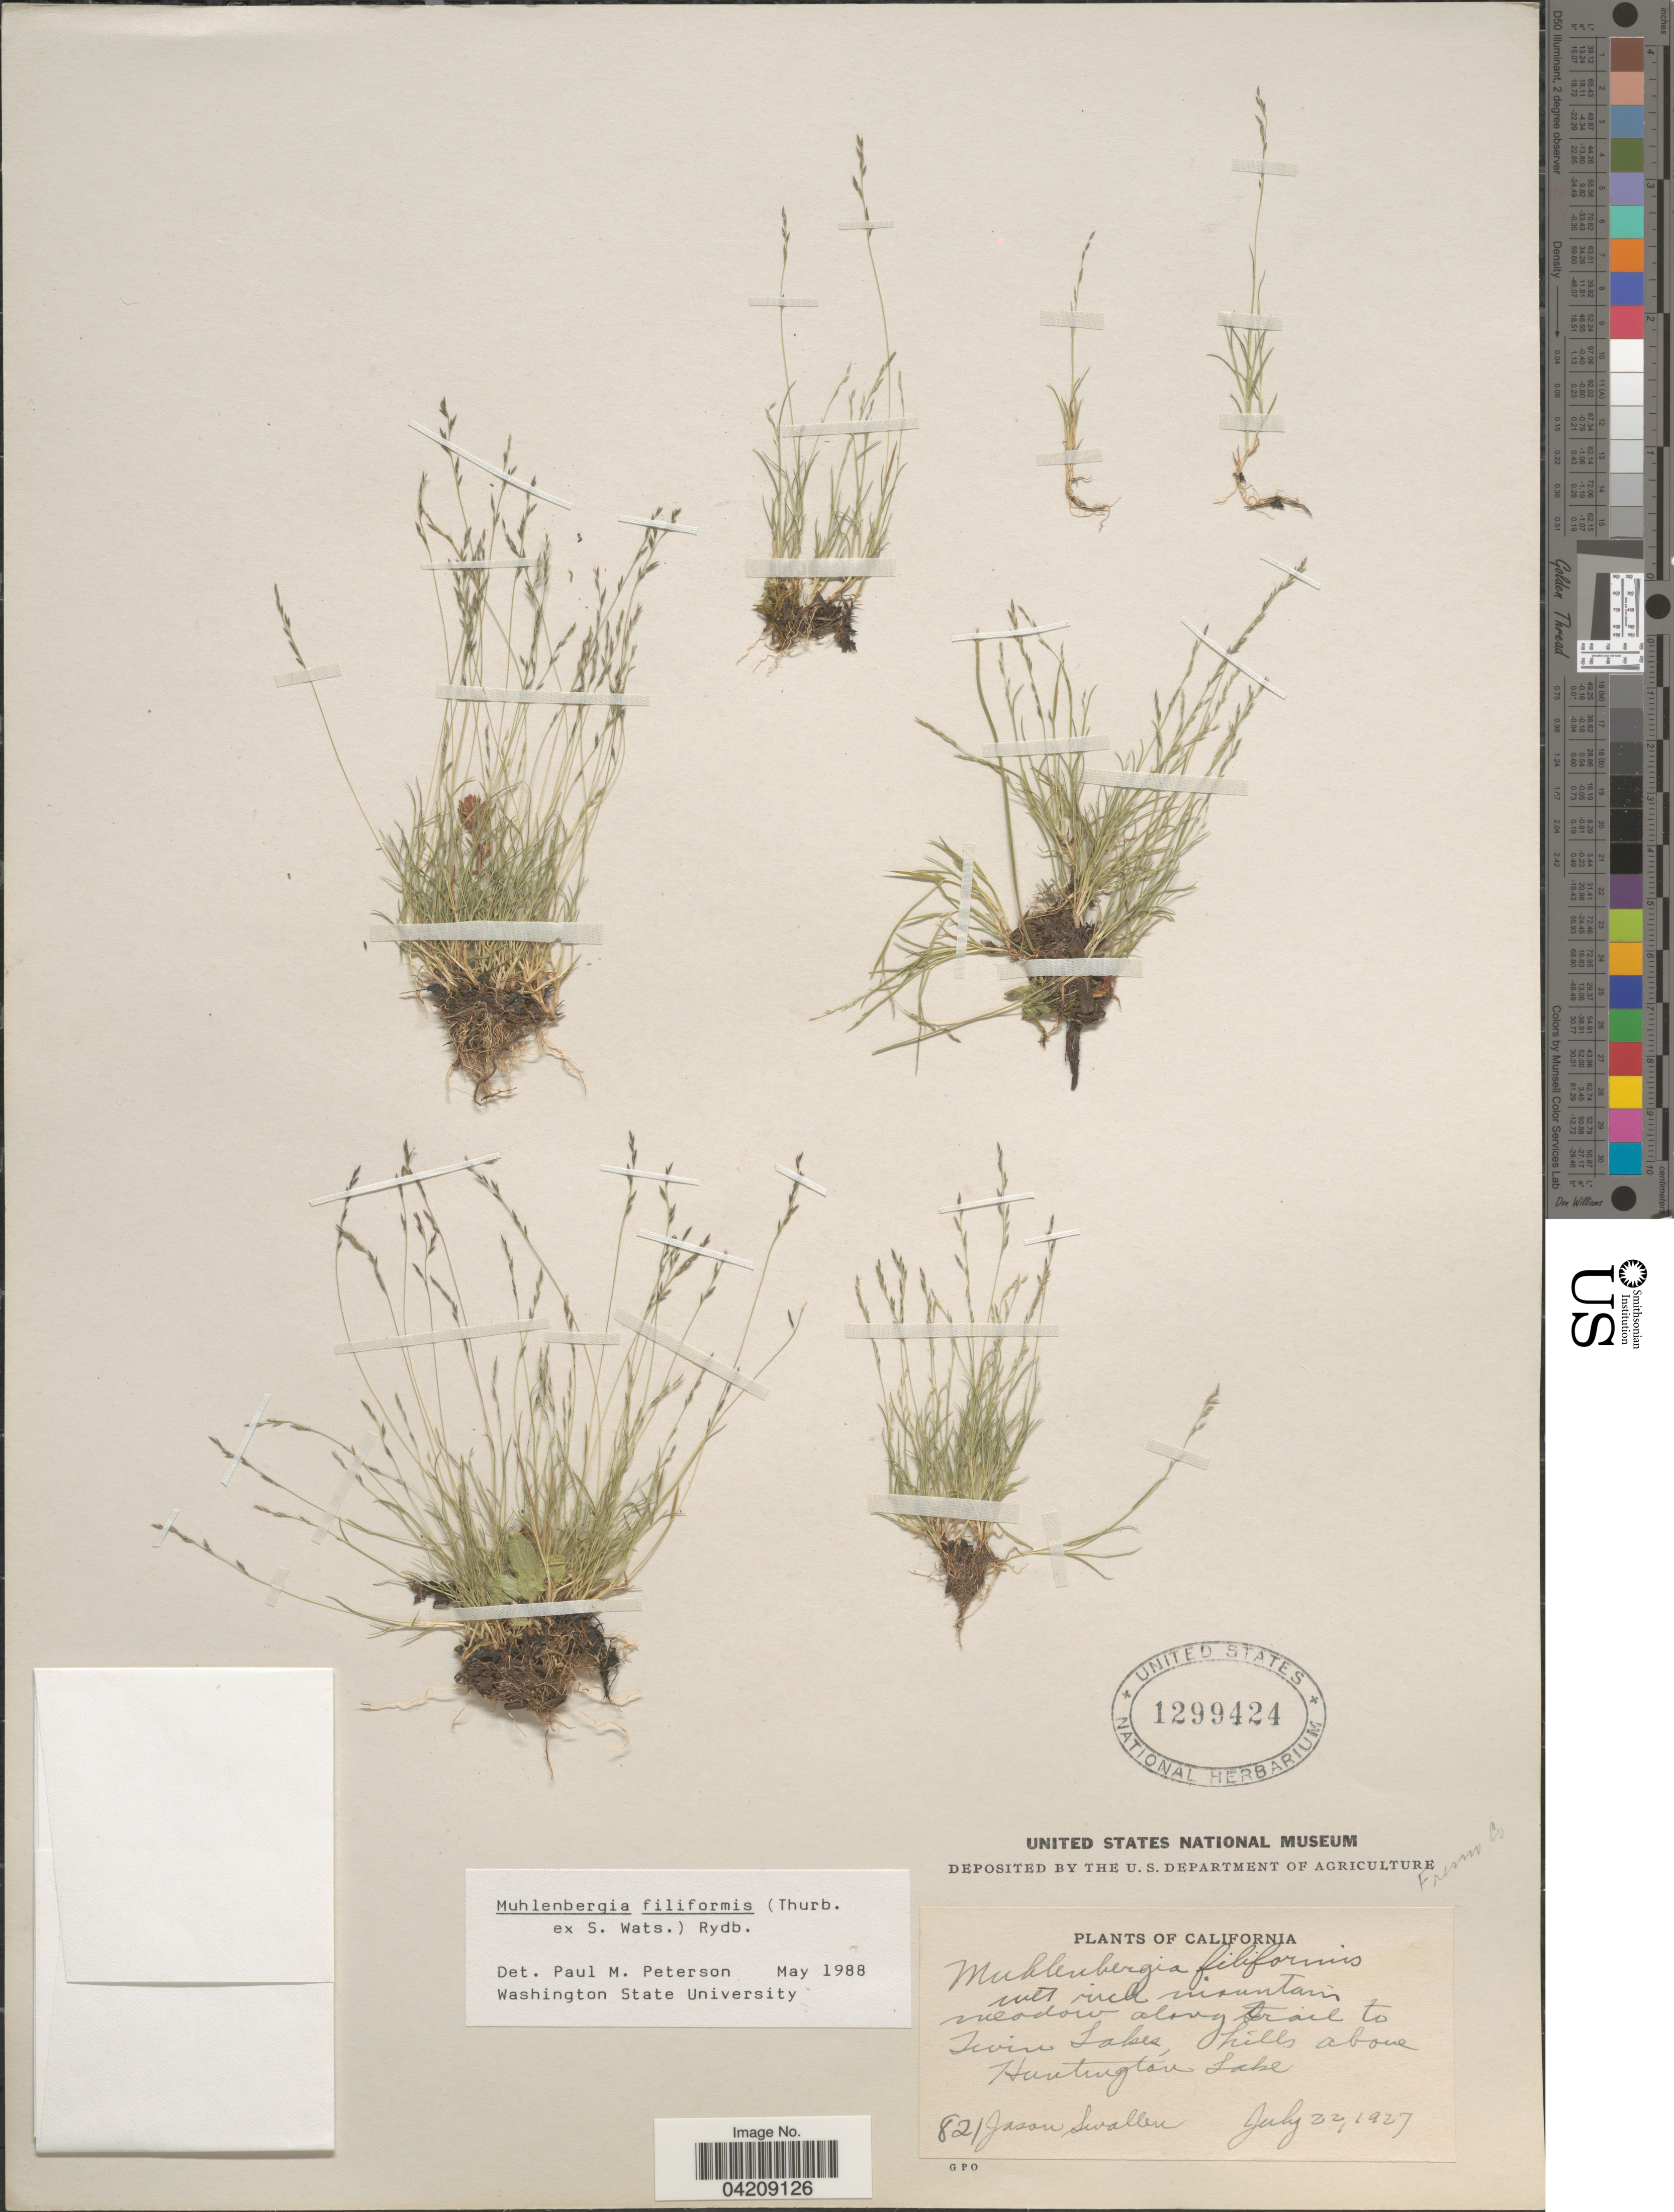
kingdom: Plantae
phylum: Tracheophyta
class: Liliopsida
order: Poales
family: Poaceae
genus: Muhlenbergia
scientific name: Muhlenbergia filiformis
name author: (Thurb. ex S. Watson) Rydb.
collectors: J. R. Swallen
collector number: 821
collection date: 1927-07-22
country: United States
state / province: California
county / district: Fresno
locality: Fresno Co. Meadow along trail to Twin Lakes, hills above Huntington Lake.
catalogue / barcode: US 1299424